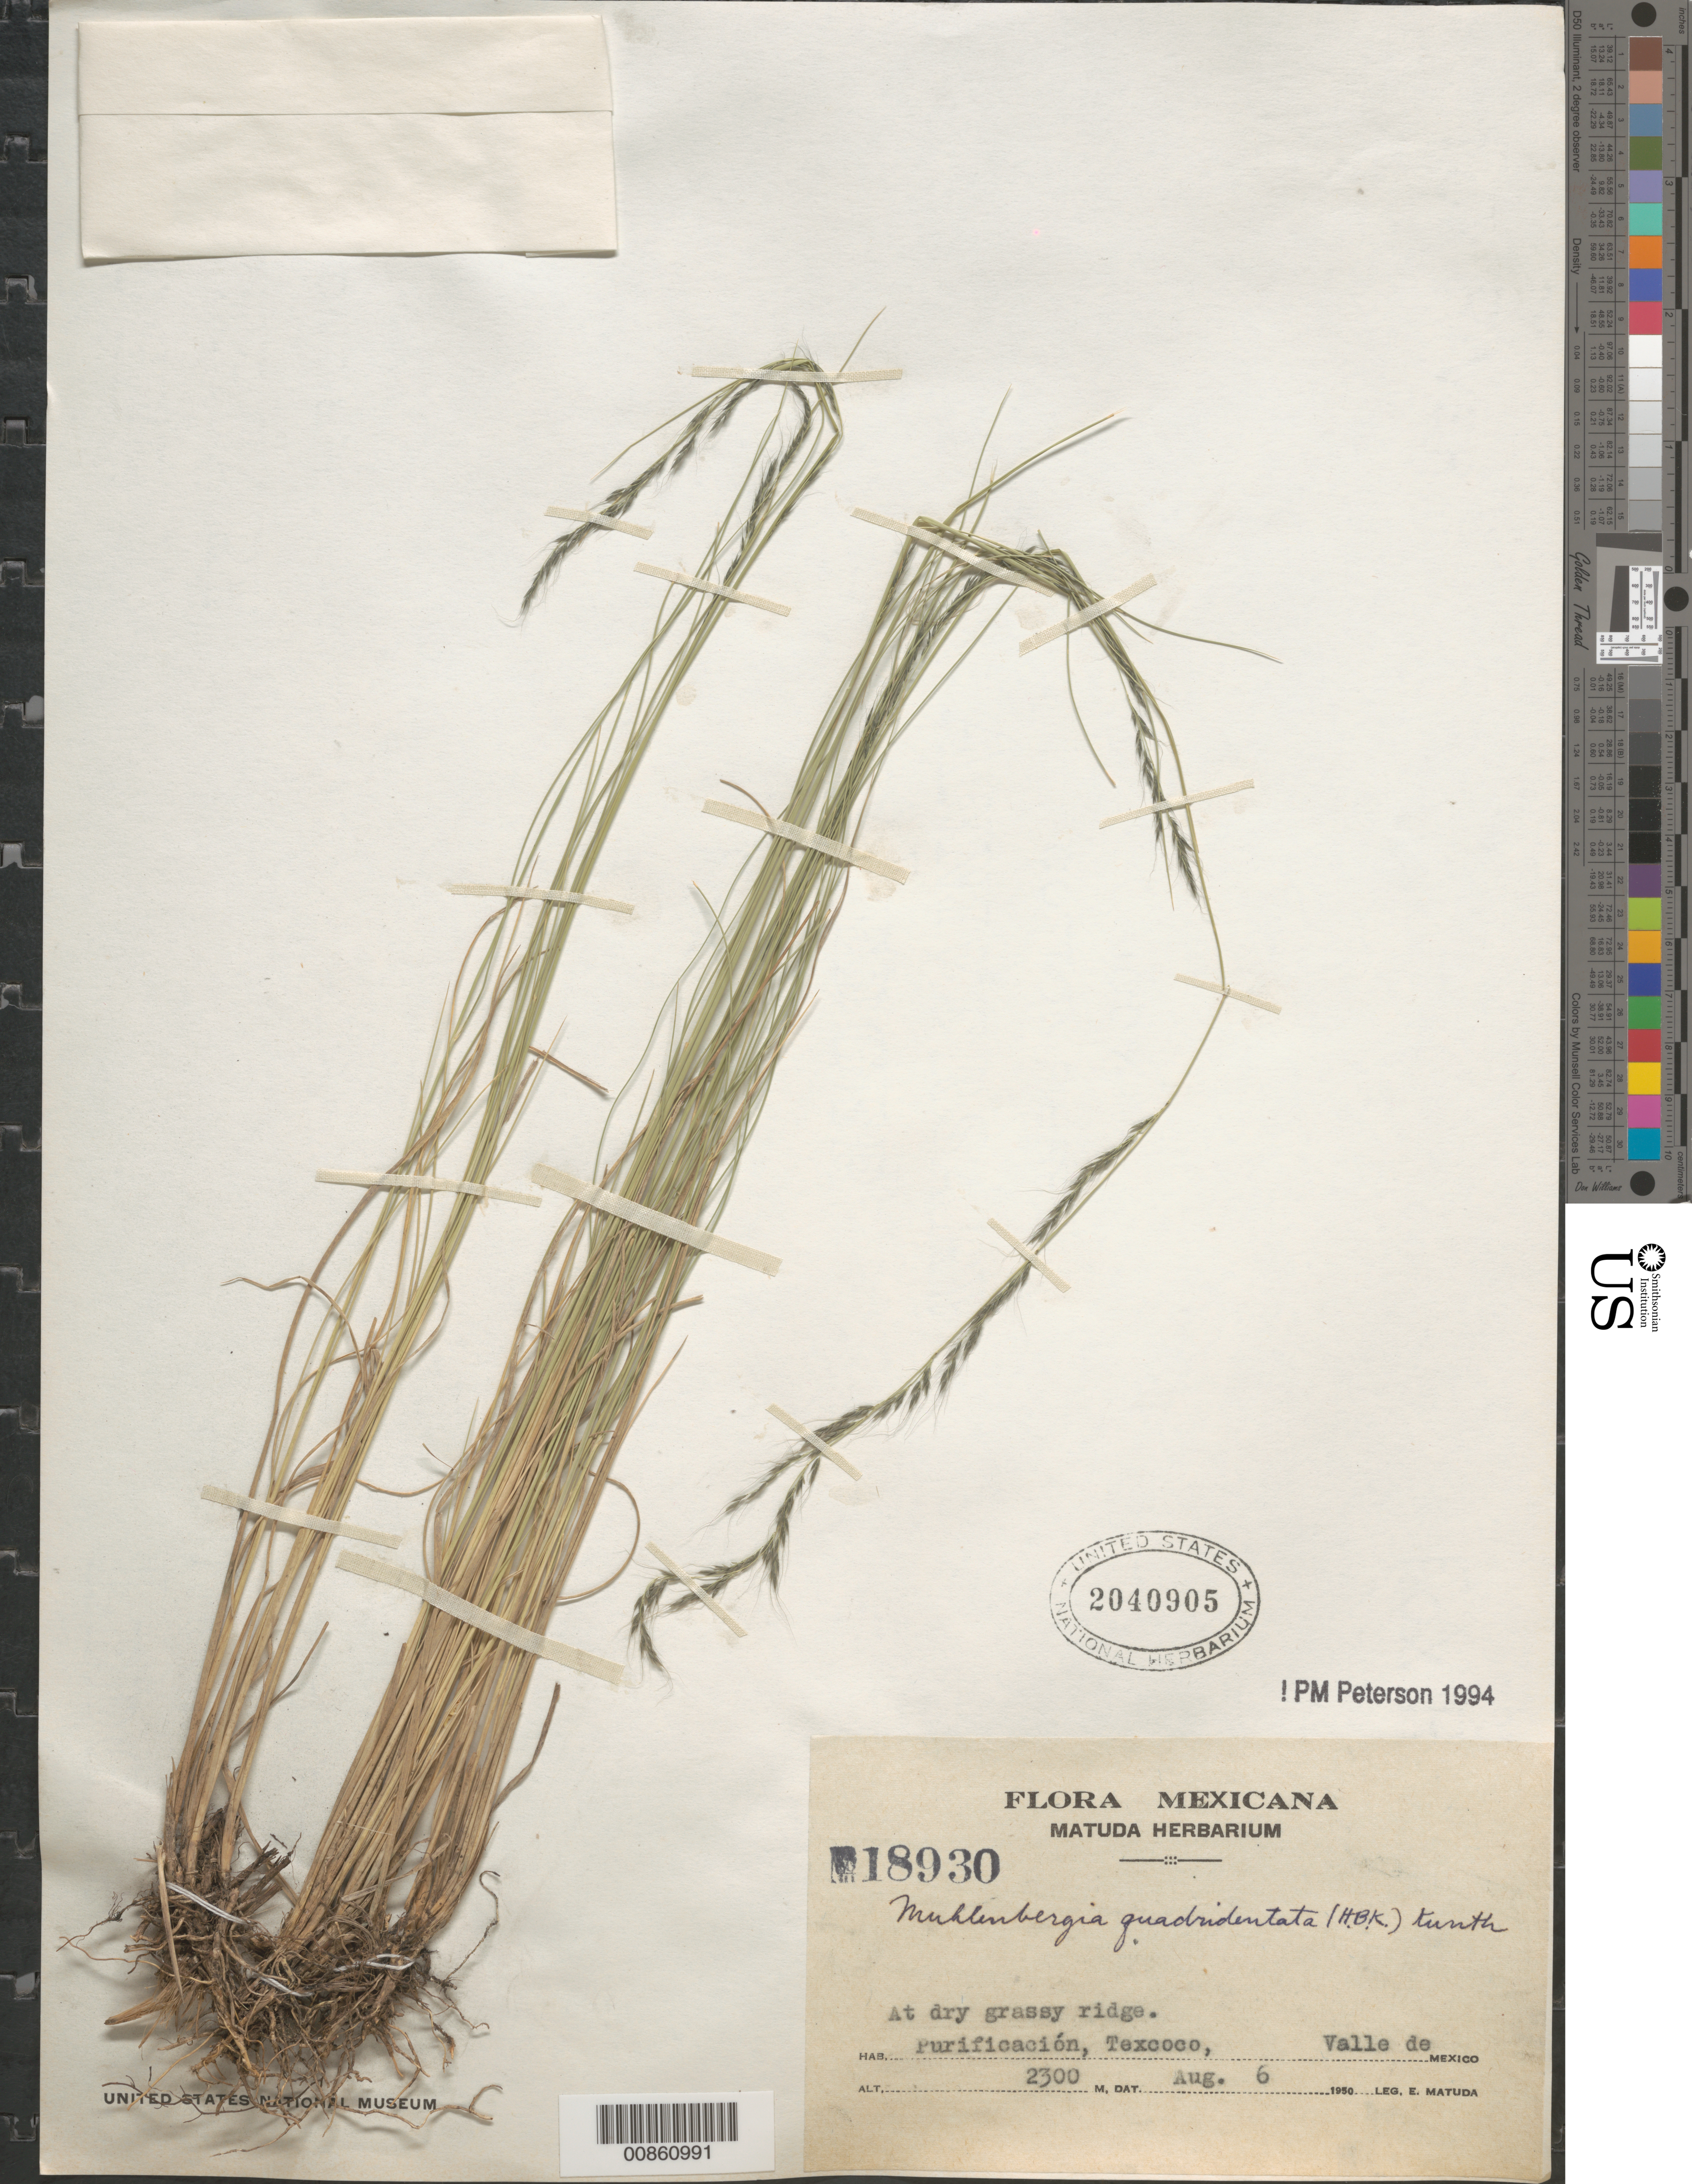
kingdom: Plantae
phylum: Tracheophyta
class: Liliopsida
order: Poales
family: Poaceae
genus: Muhlenbergia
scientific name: Muhlenbergia purpusii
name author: Mez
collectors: E. Matuda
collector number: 18930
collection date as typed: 06 Aug 1950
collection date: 1950-08-06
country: Mexico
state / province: México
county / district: Texcoco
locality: Purificacion, Texcoco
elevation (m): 2300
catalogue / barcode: US 2040905